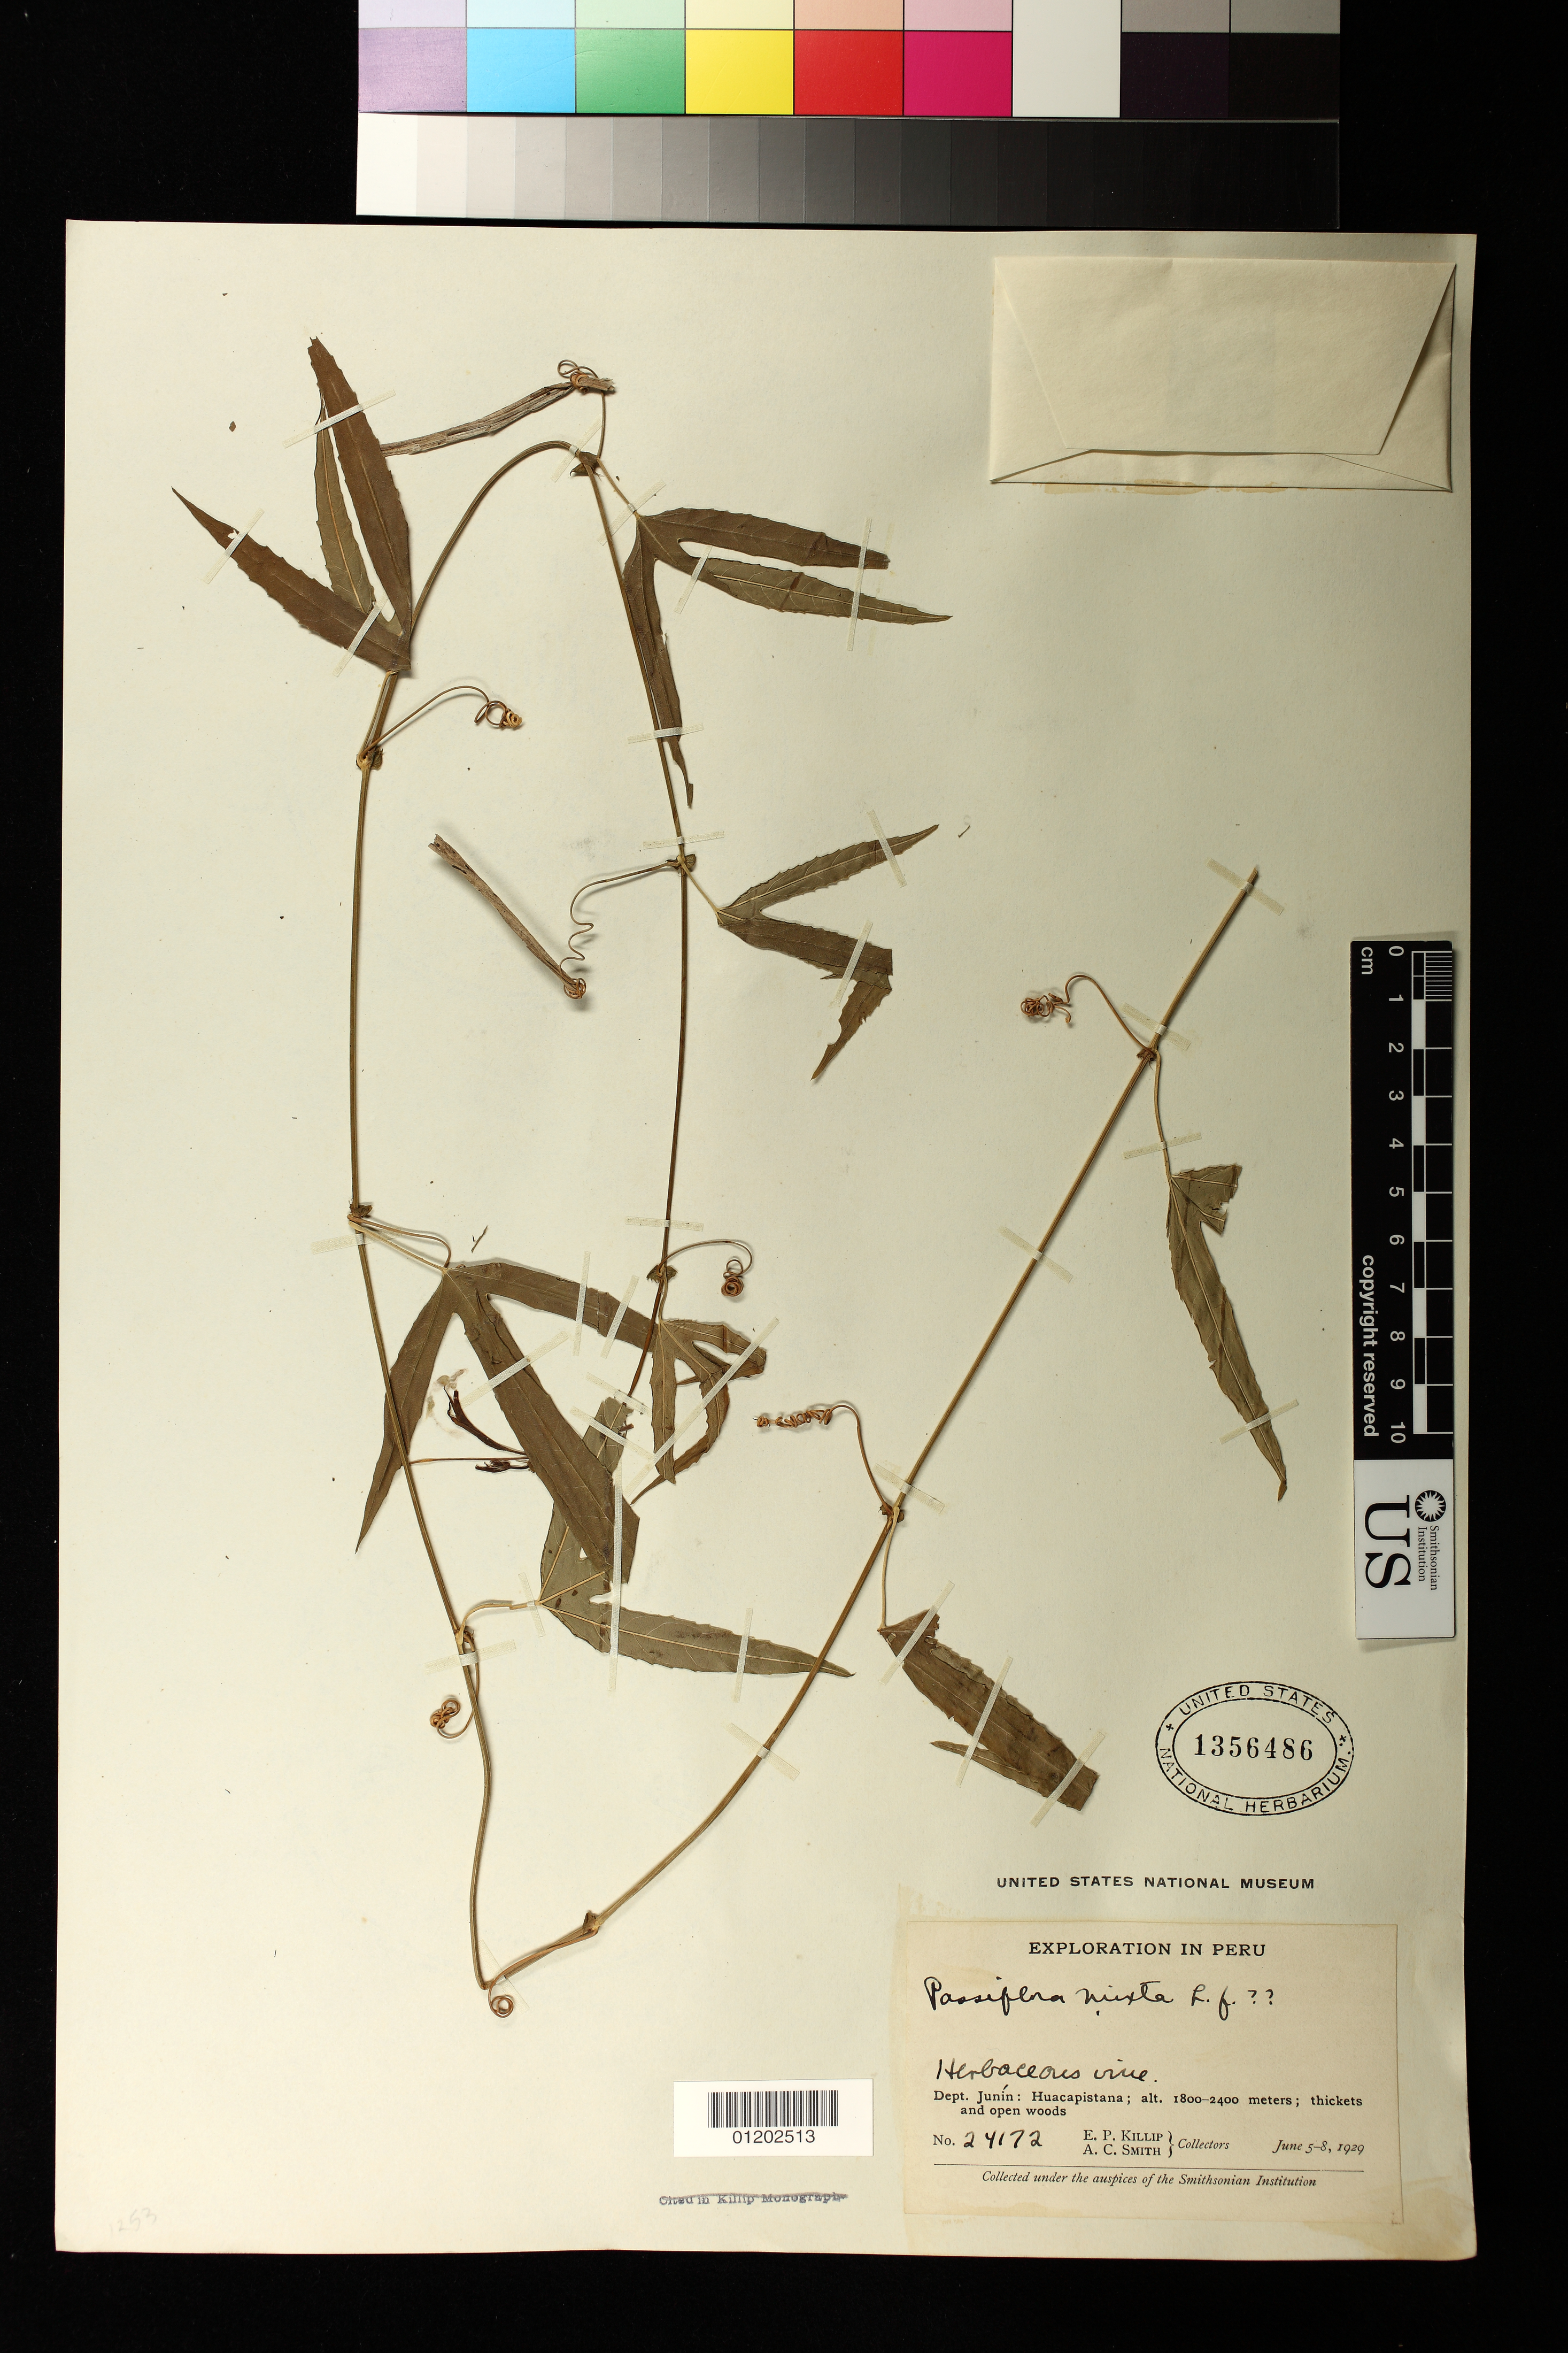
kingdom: Plantae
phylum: Tracheophyta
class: Magnoliopsida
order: Malpighiales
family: Passifloraceae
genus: Passiflora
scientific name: Passiflora mixta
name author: L. f.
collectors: E. P. Killip & A. C. Smith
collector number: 24172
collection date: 1929-06-05/1929-06-08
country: Peru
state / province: Junín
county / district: Chanchamayo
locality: Huacapistana. Thickets and open woods.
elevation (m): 1800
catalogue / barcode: US 1356486